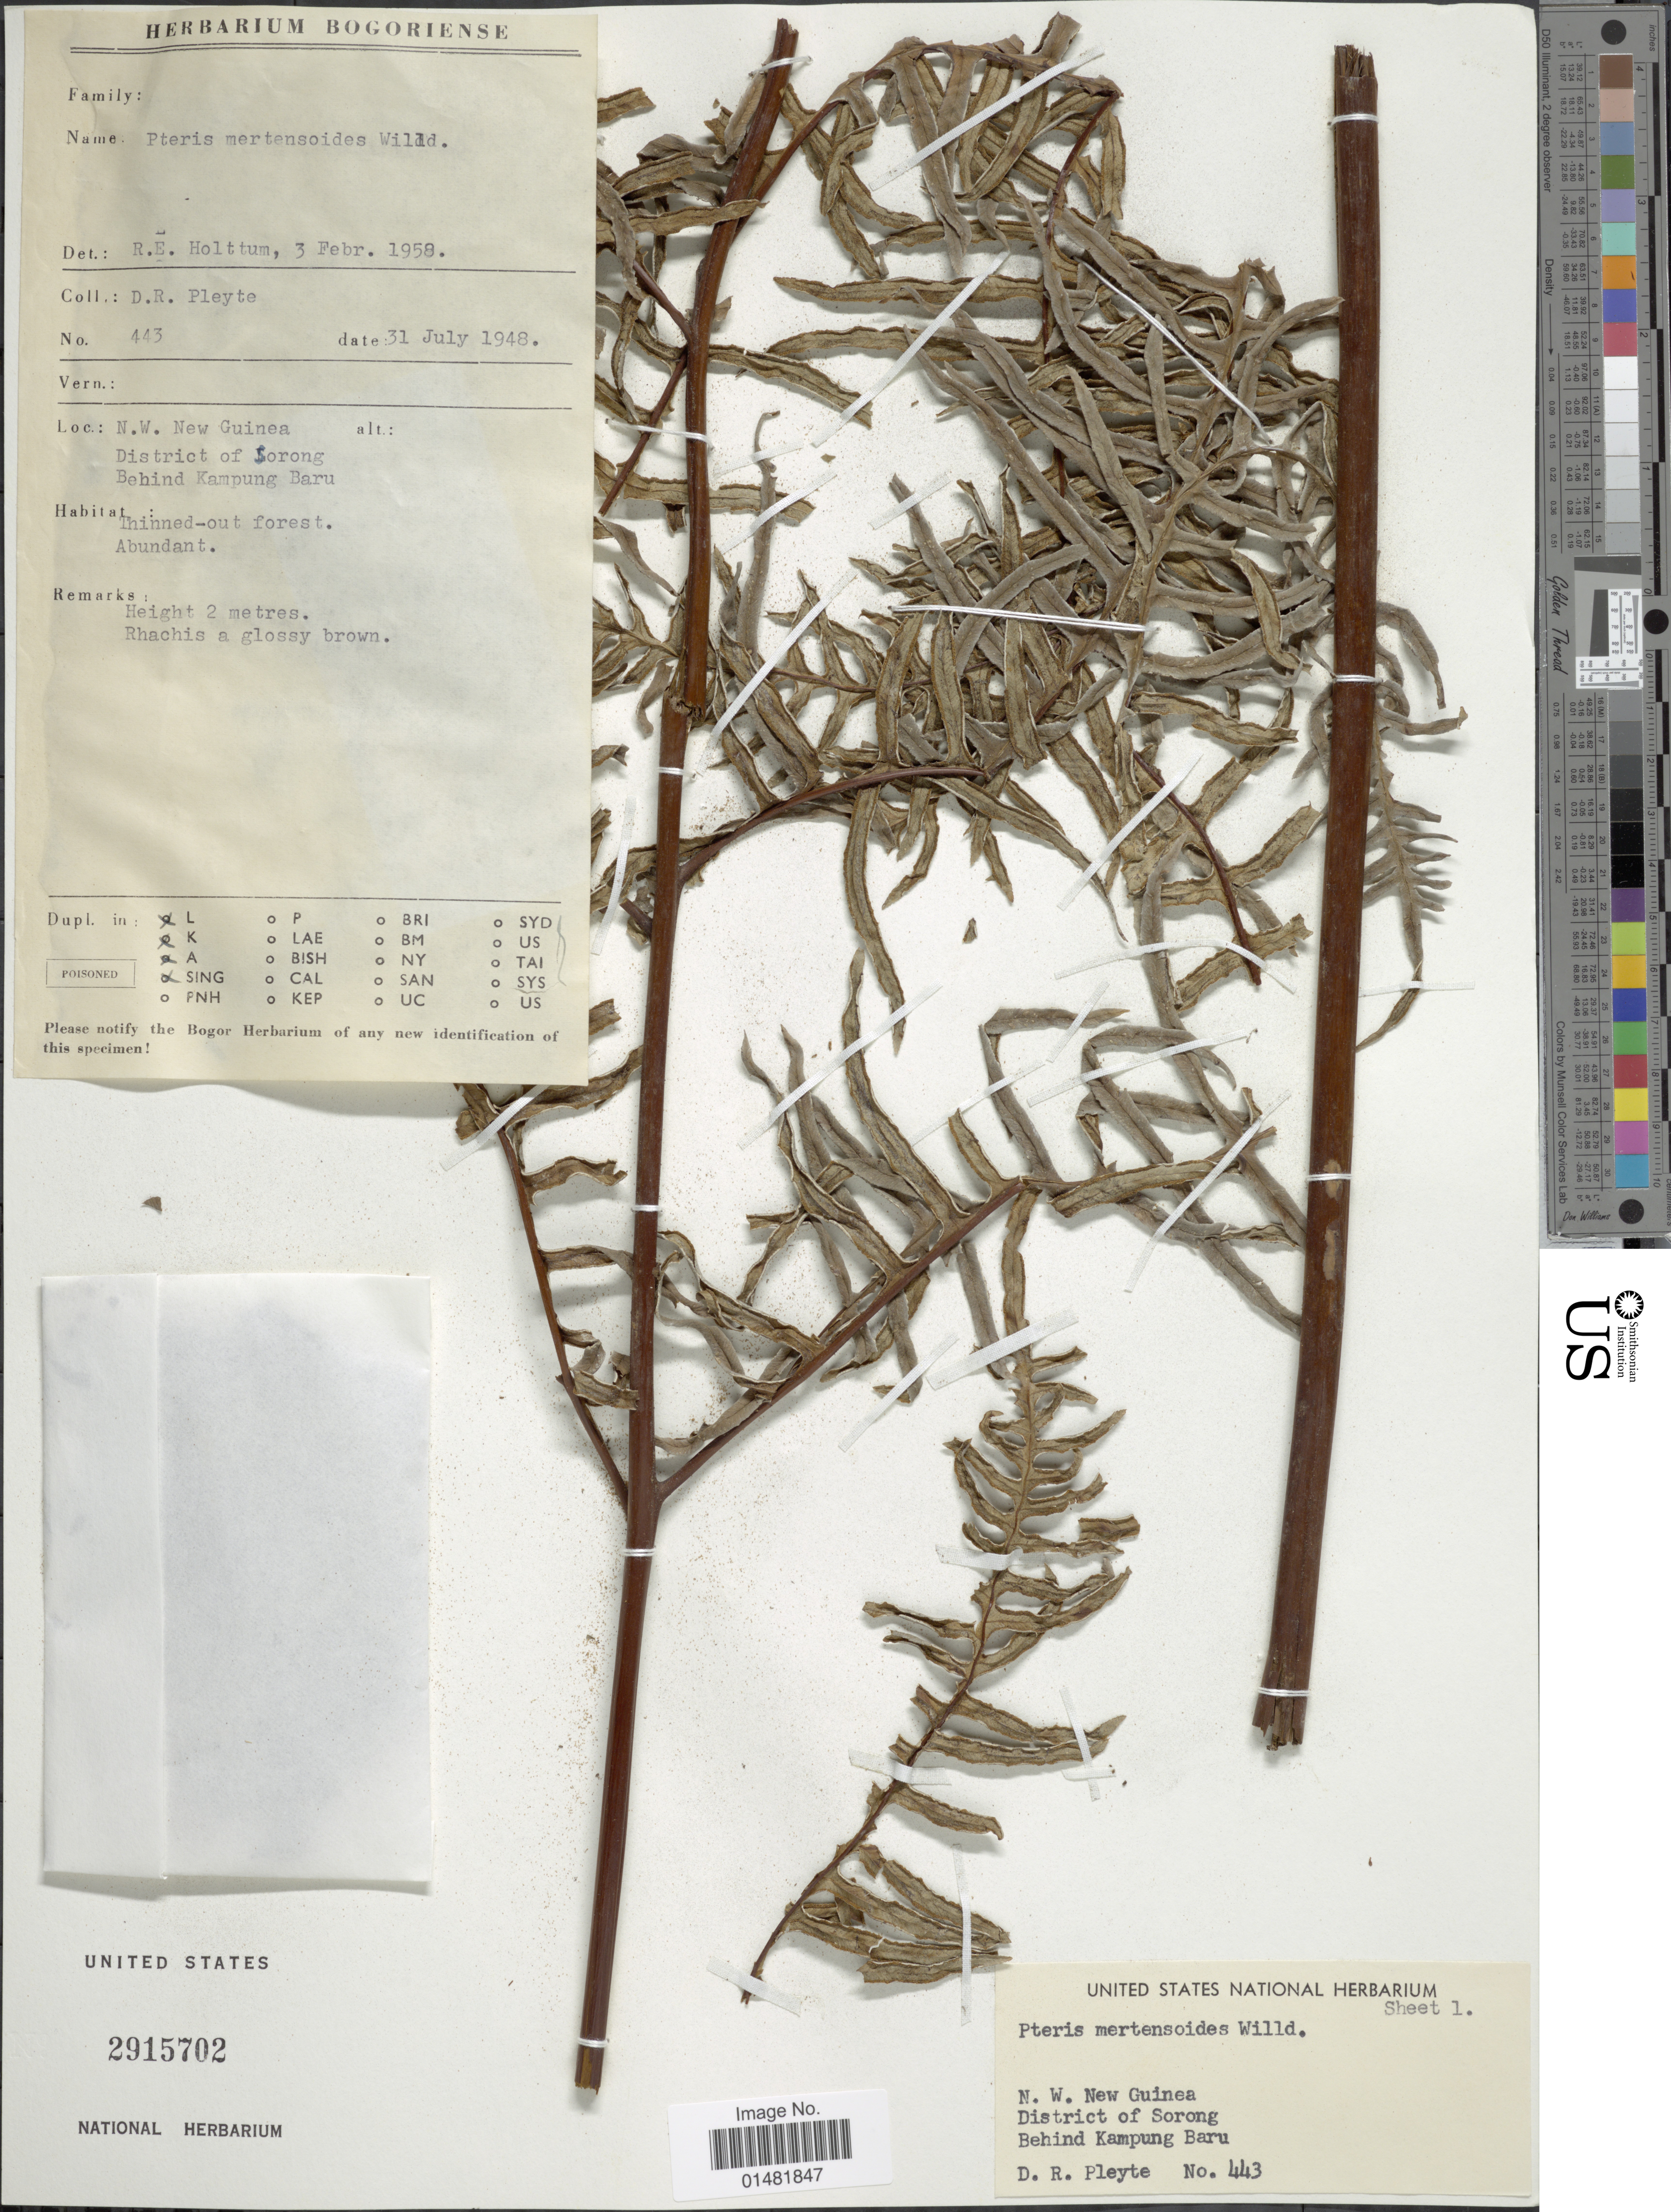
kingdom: Plantae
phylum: Tracheophyta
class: Polypodiopsida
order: Polypodiales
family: Pteridaceae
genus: Pteris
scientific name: Pteris mertensioides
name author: Willd.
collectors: D. Pleyte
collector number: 443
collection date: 1948-07-31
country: Indonesia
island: New Guinea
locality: N.W. New Guinea, District of Sorong, Behind Kampung Baru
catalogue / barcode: US 2915702